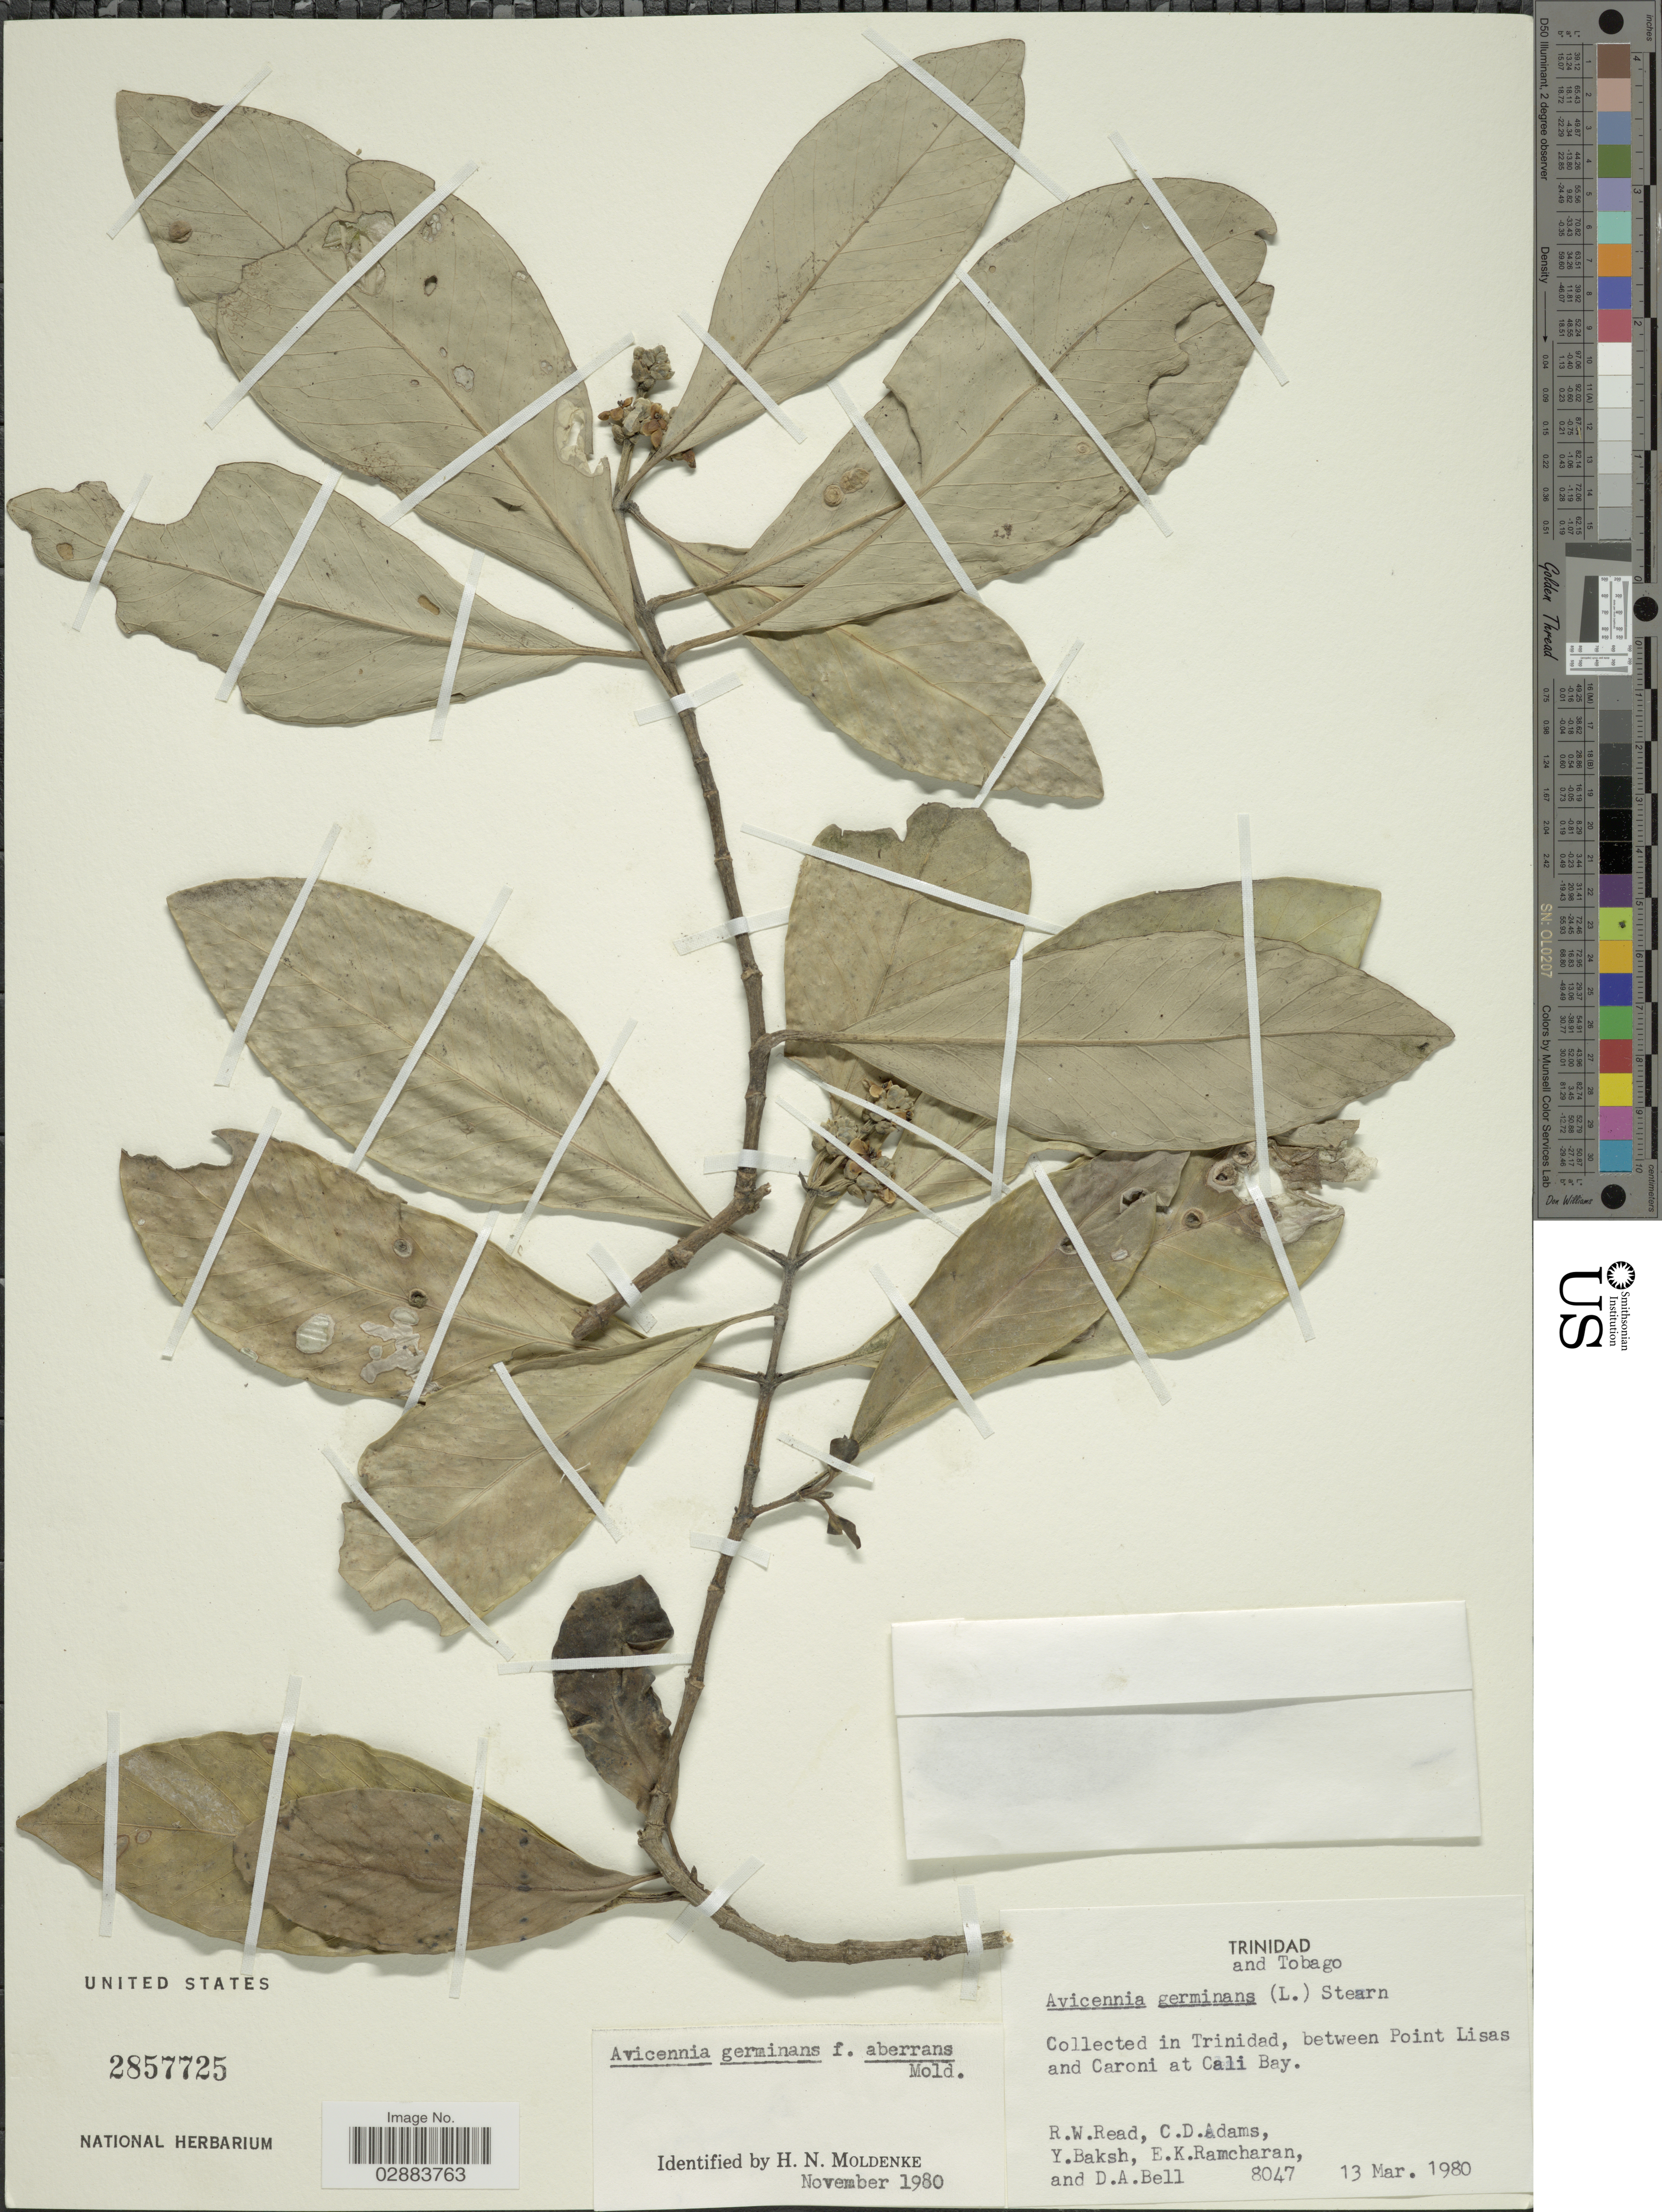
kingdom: Plantae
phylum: Tracheophyta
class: Magnoliopsida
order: Lamiales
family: Acanthaceae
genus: Avicennia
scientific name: Avicennia germinans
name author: (L.) L.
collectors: R. W. Read, C. D. Adams, Y. Baksh, E. Ramcharan & D. A. Bell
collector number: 8047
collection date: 1980-03-13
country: Trinidad and Tobago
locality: Trinidad, between Point Lisas and Caroni at Cali Bay.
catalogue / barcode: US 2857725